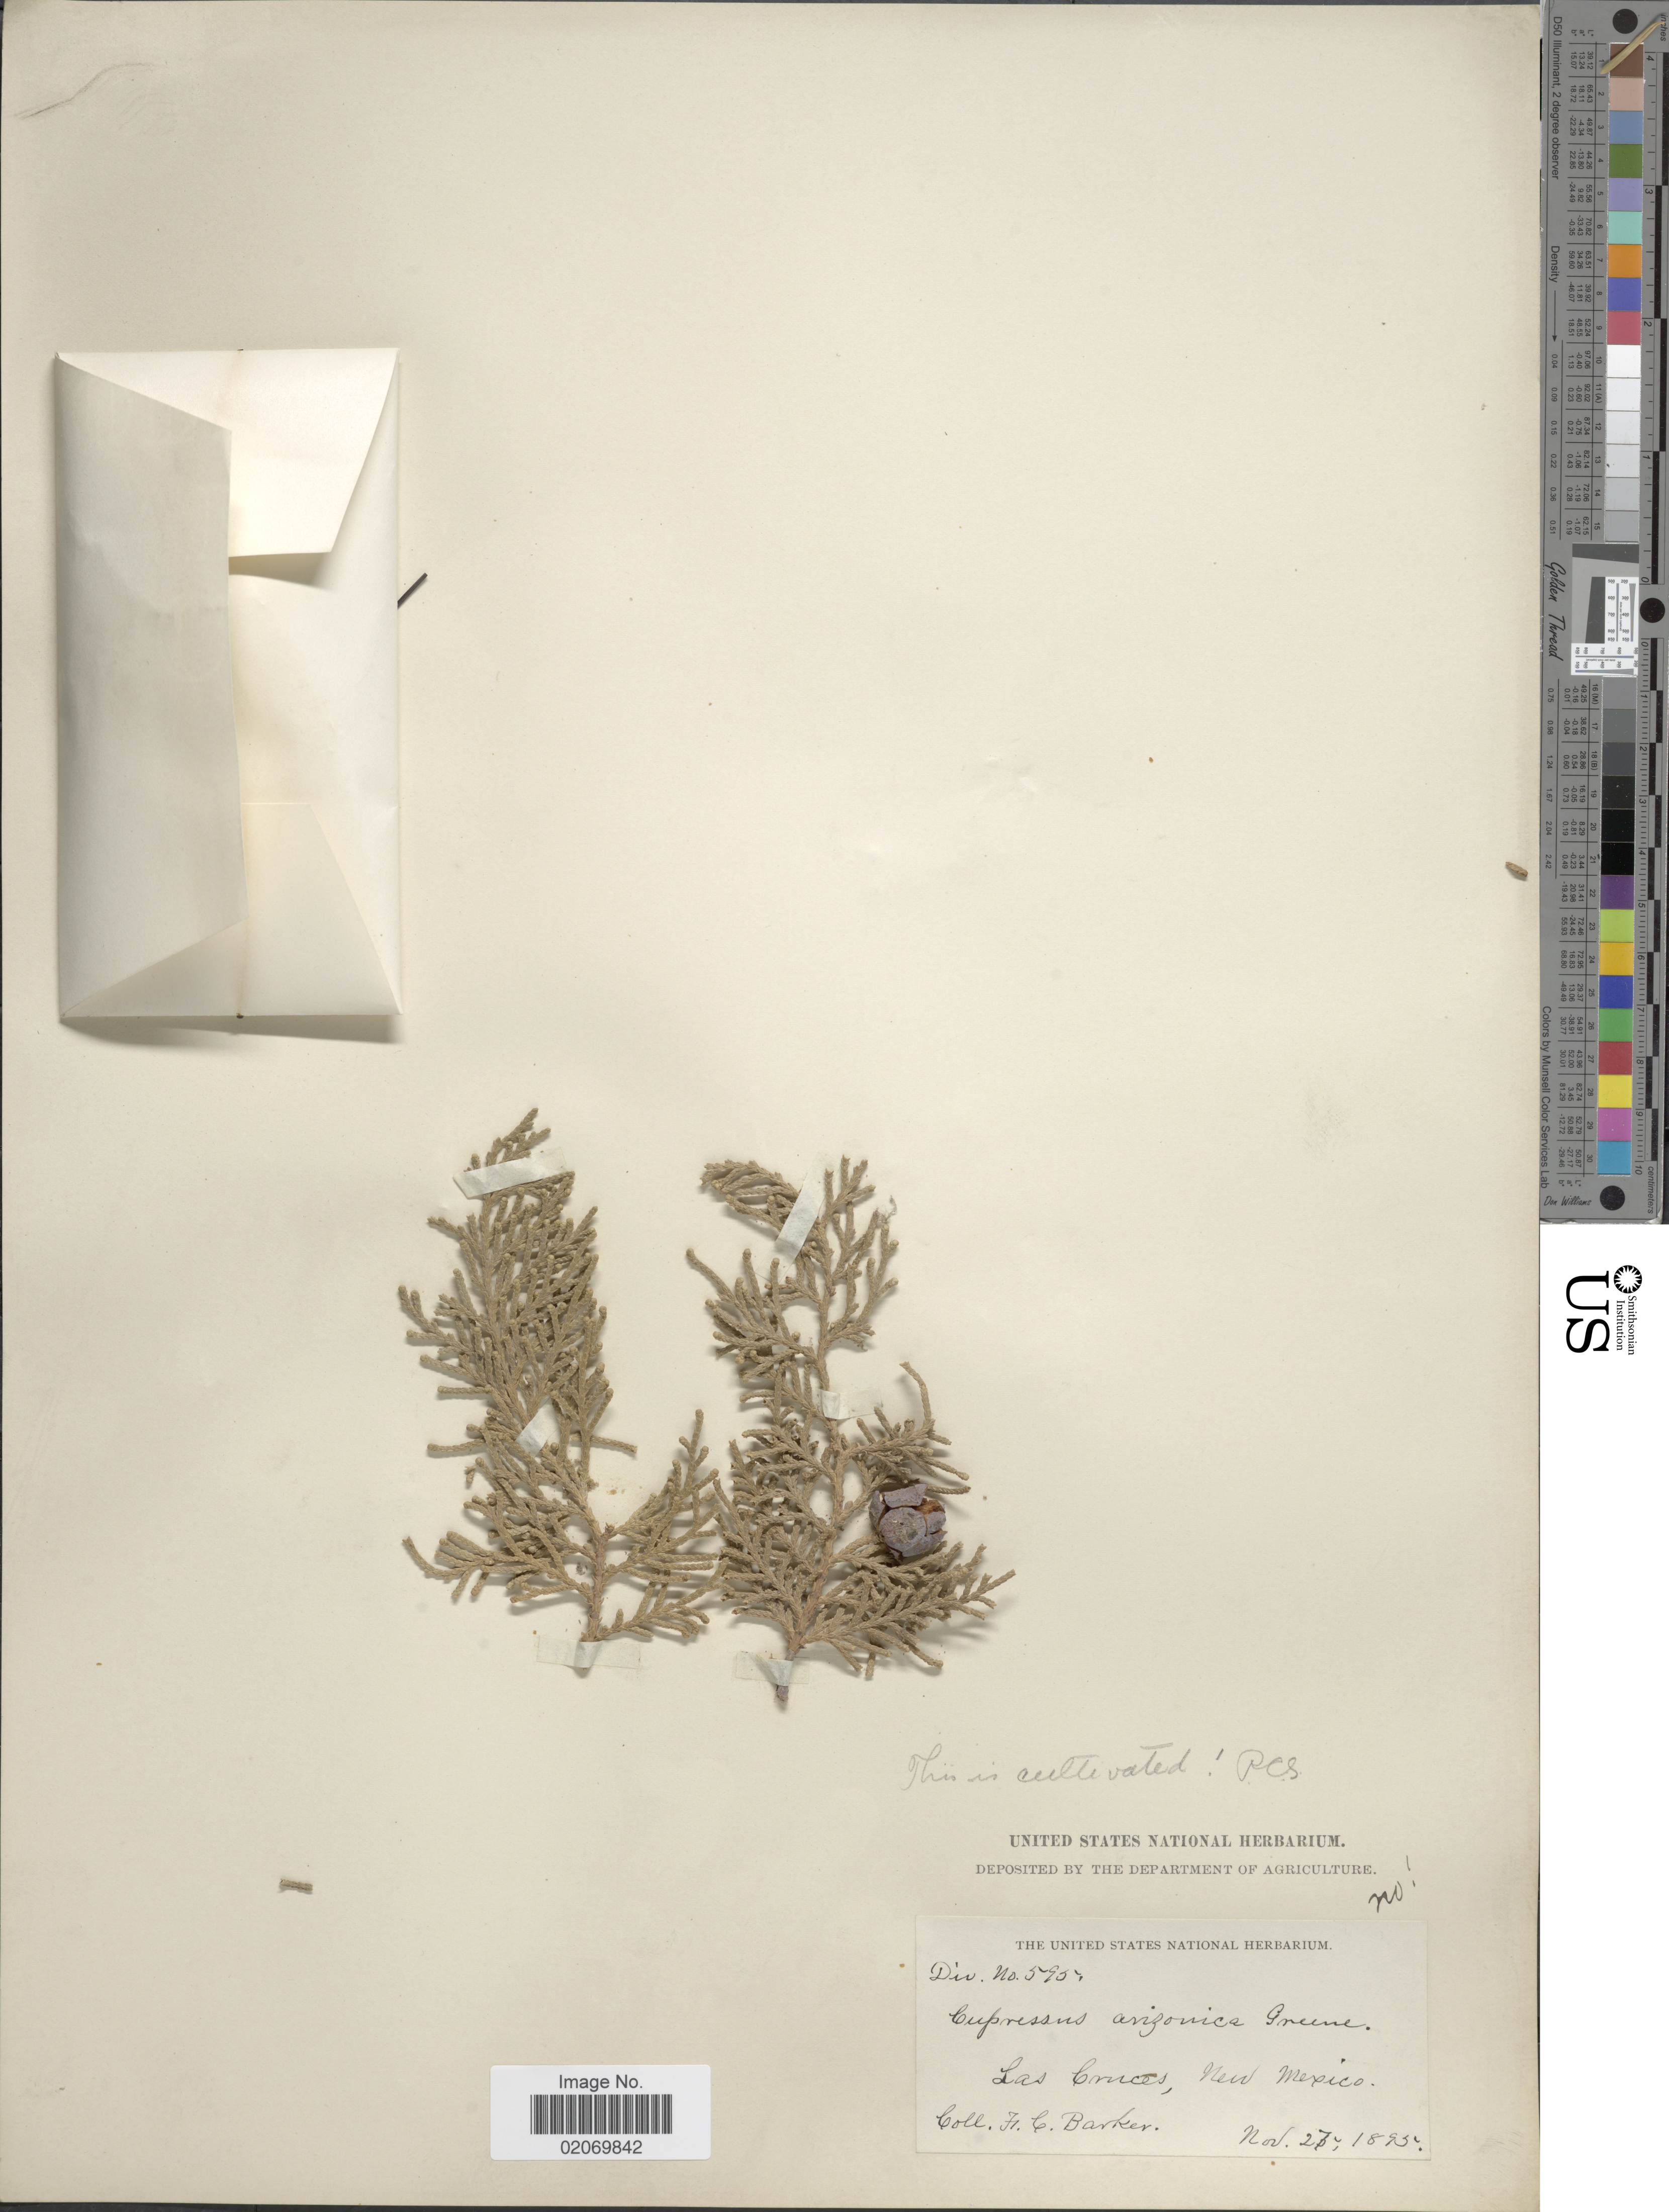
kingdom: Plantae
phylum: Tracheophyta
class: Pinopsida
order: Pinales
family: Cupressaceae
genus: Hesperocyparis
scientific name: Hesperocyparis arizonica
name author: (Greene) Bartel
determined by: (US) Smithsonian Institution - National Museum of Natural History - Department of Botany (UNITED STATES)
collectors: H. G. Barker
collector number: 595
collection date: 1895-11-27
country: United States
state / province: New Mexico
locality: Las Cruces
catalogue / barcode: US 103075